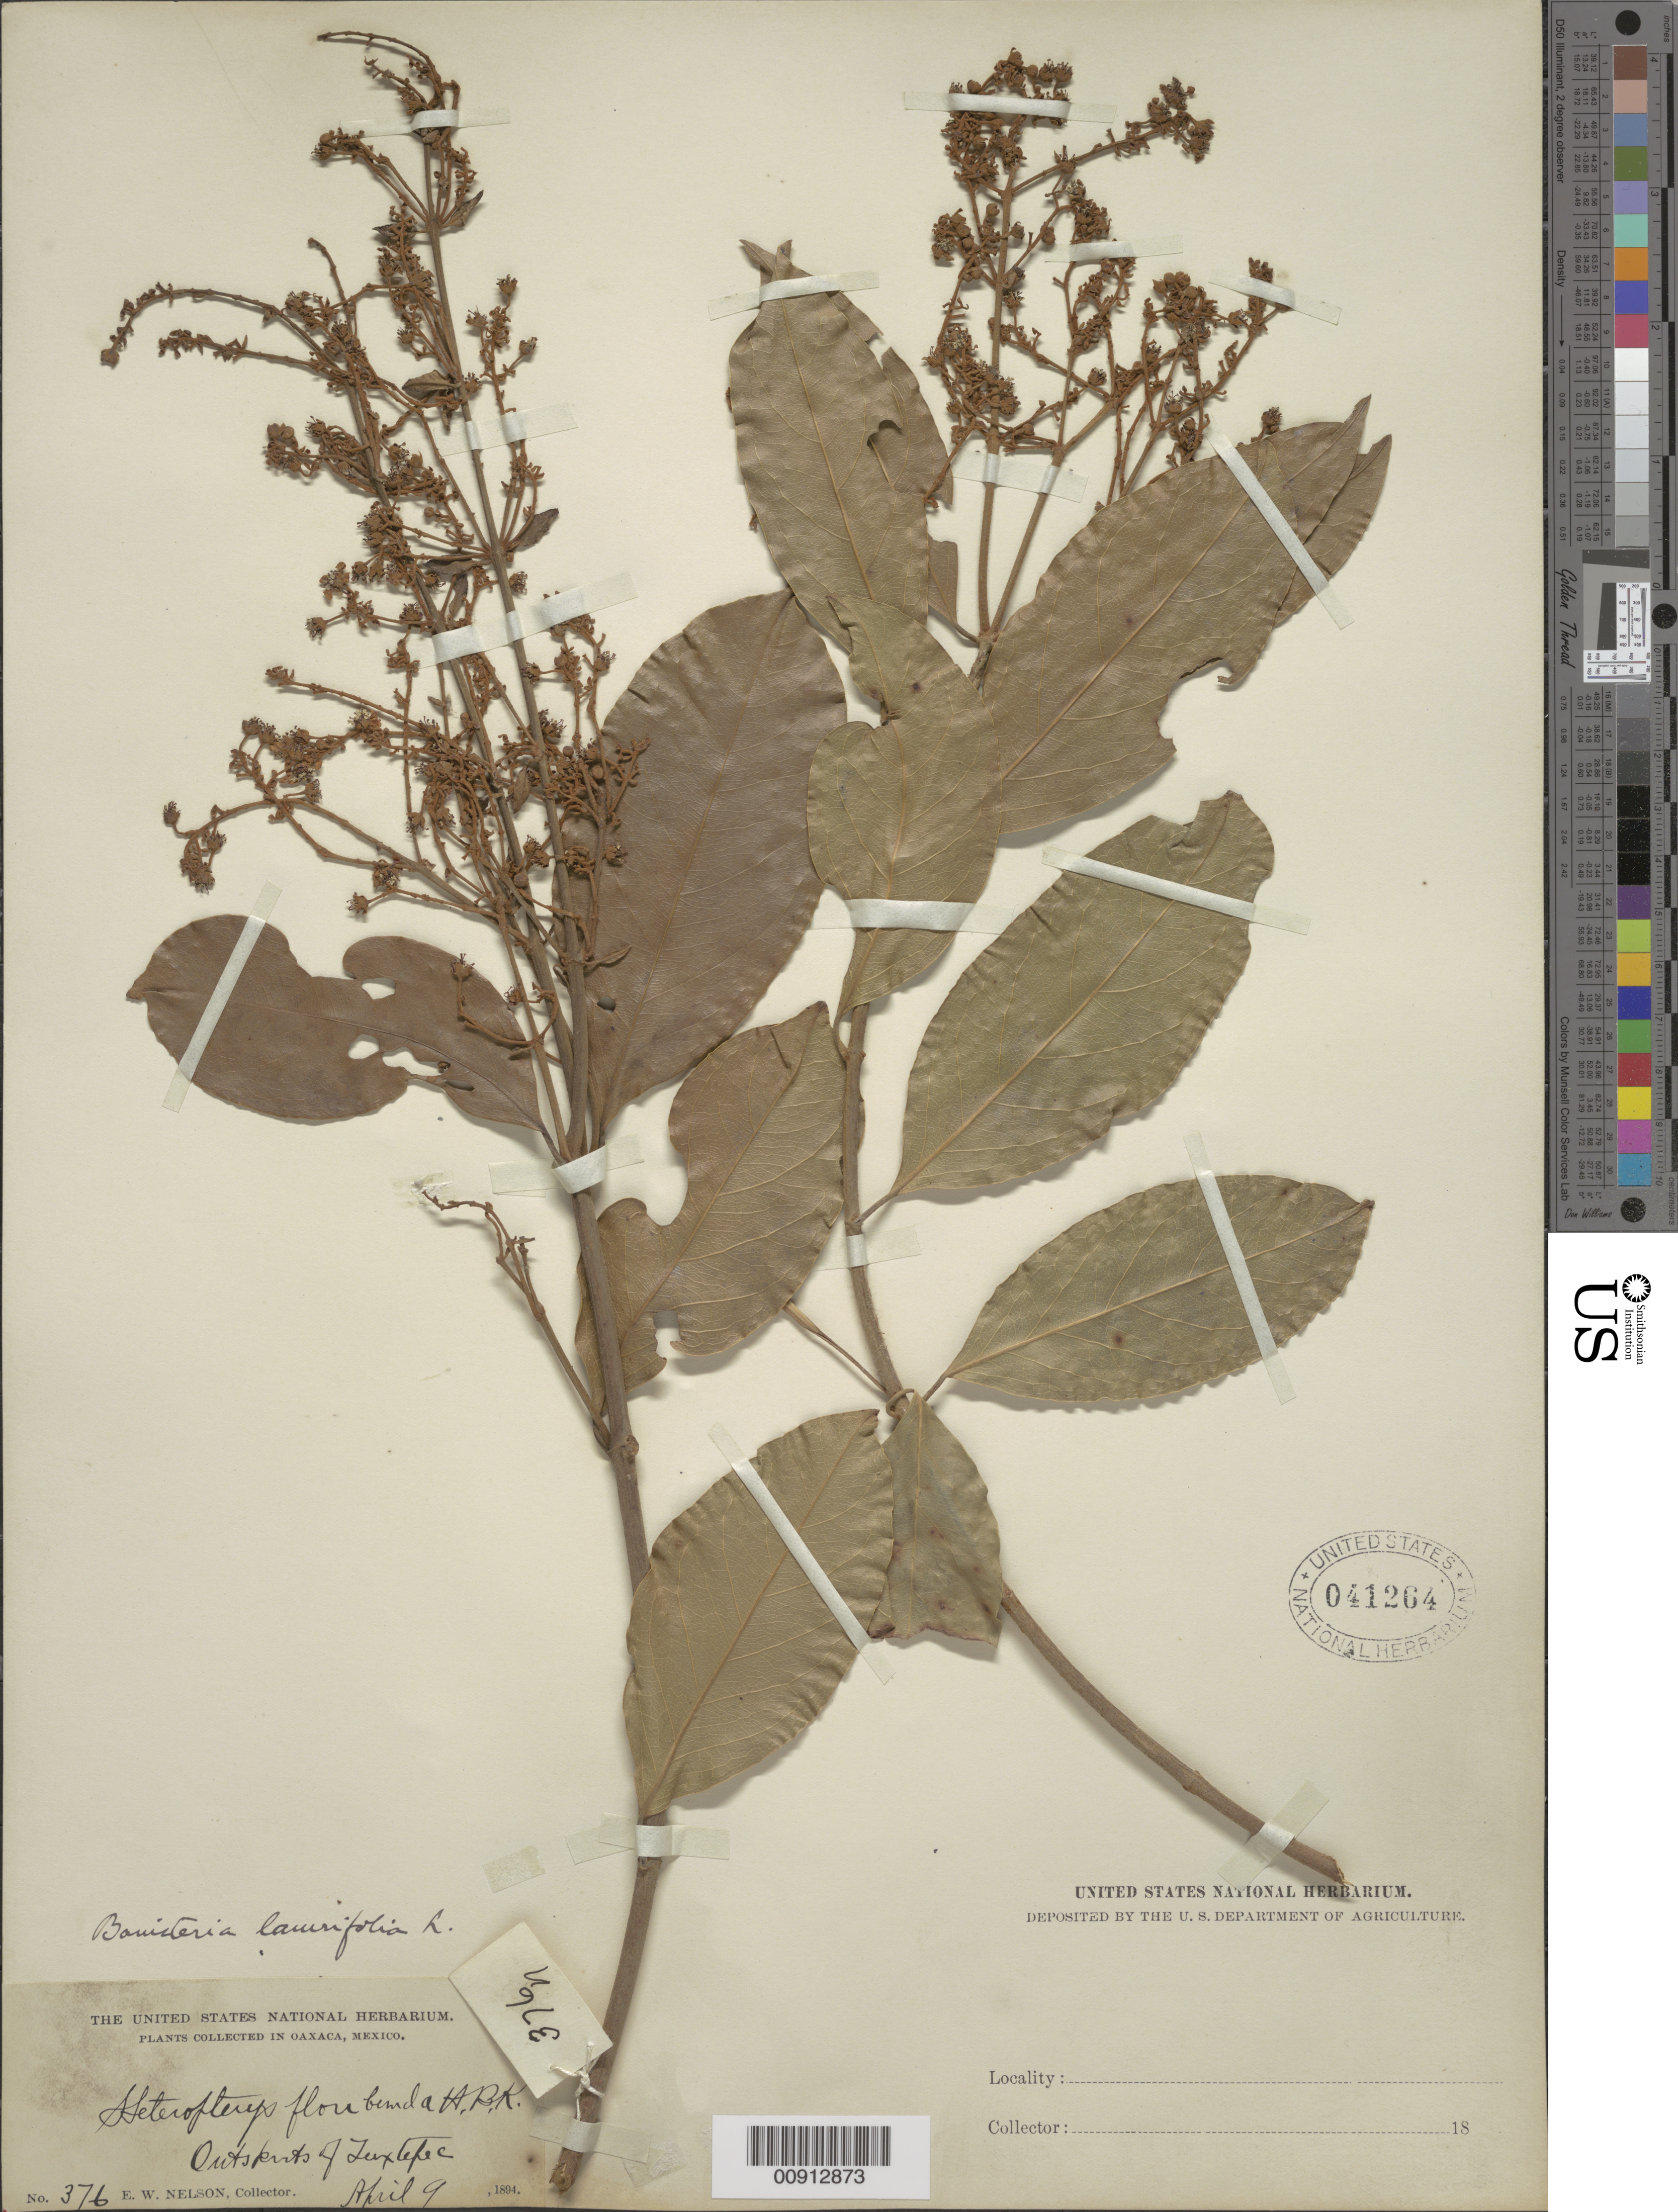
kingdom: Plantae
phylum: Tracheophyta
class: Magnoliopsida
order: Malpighiales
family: Malpighiaceae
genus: Heteropterys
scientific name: Heteropterys laurifolia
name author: (L.) A. Juss.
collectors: E. W. Nelson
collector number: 376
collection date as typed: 09 Apr 1894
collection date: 1894-04-09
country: Mexico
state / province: Oaxaca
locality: Oaxaca: Outskirts of Tuxtepec.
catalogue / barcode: US 41264